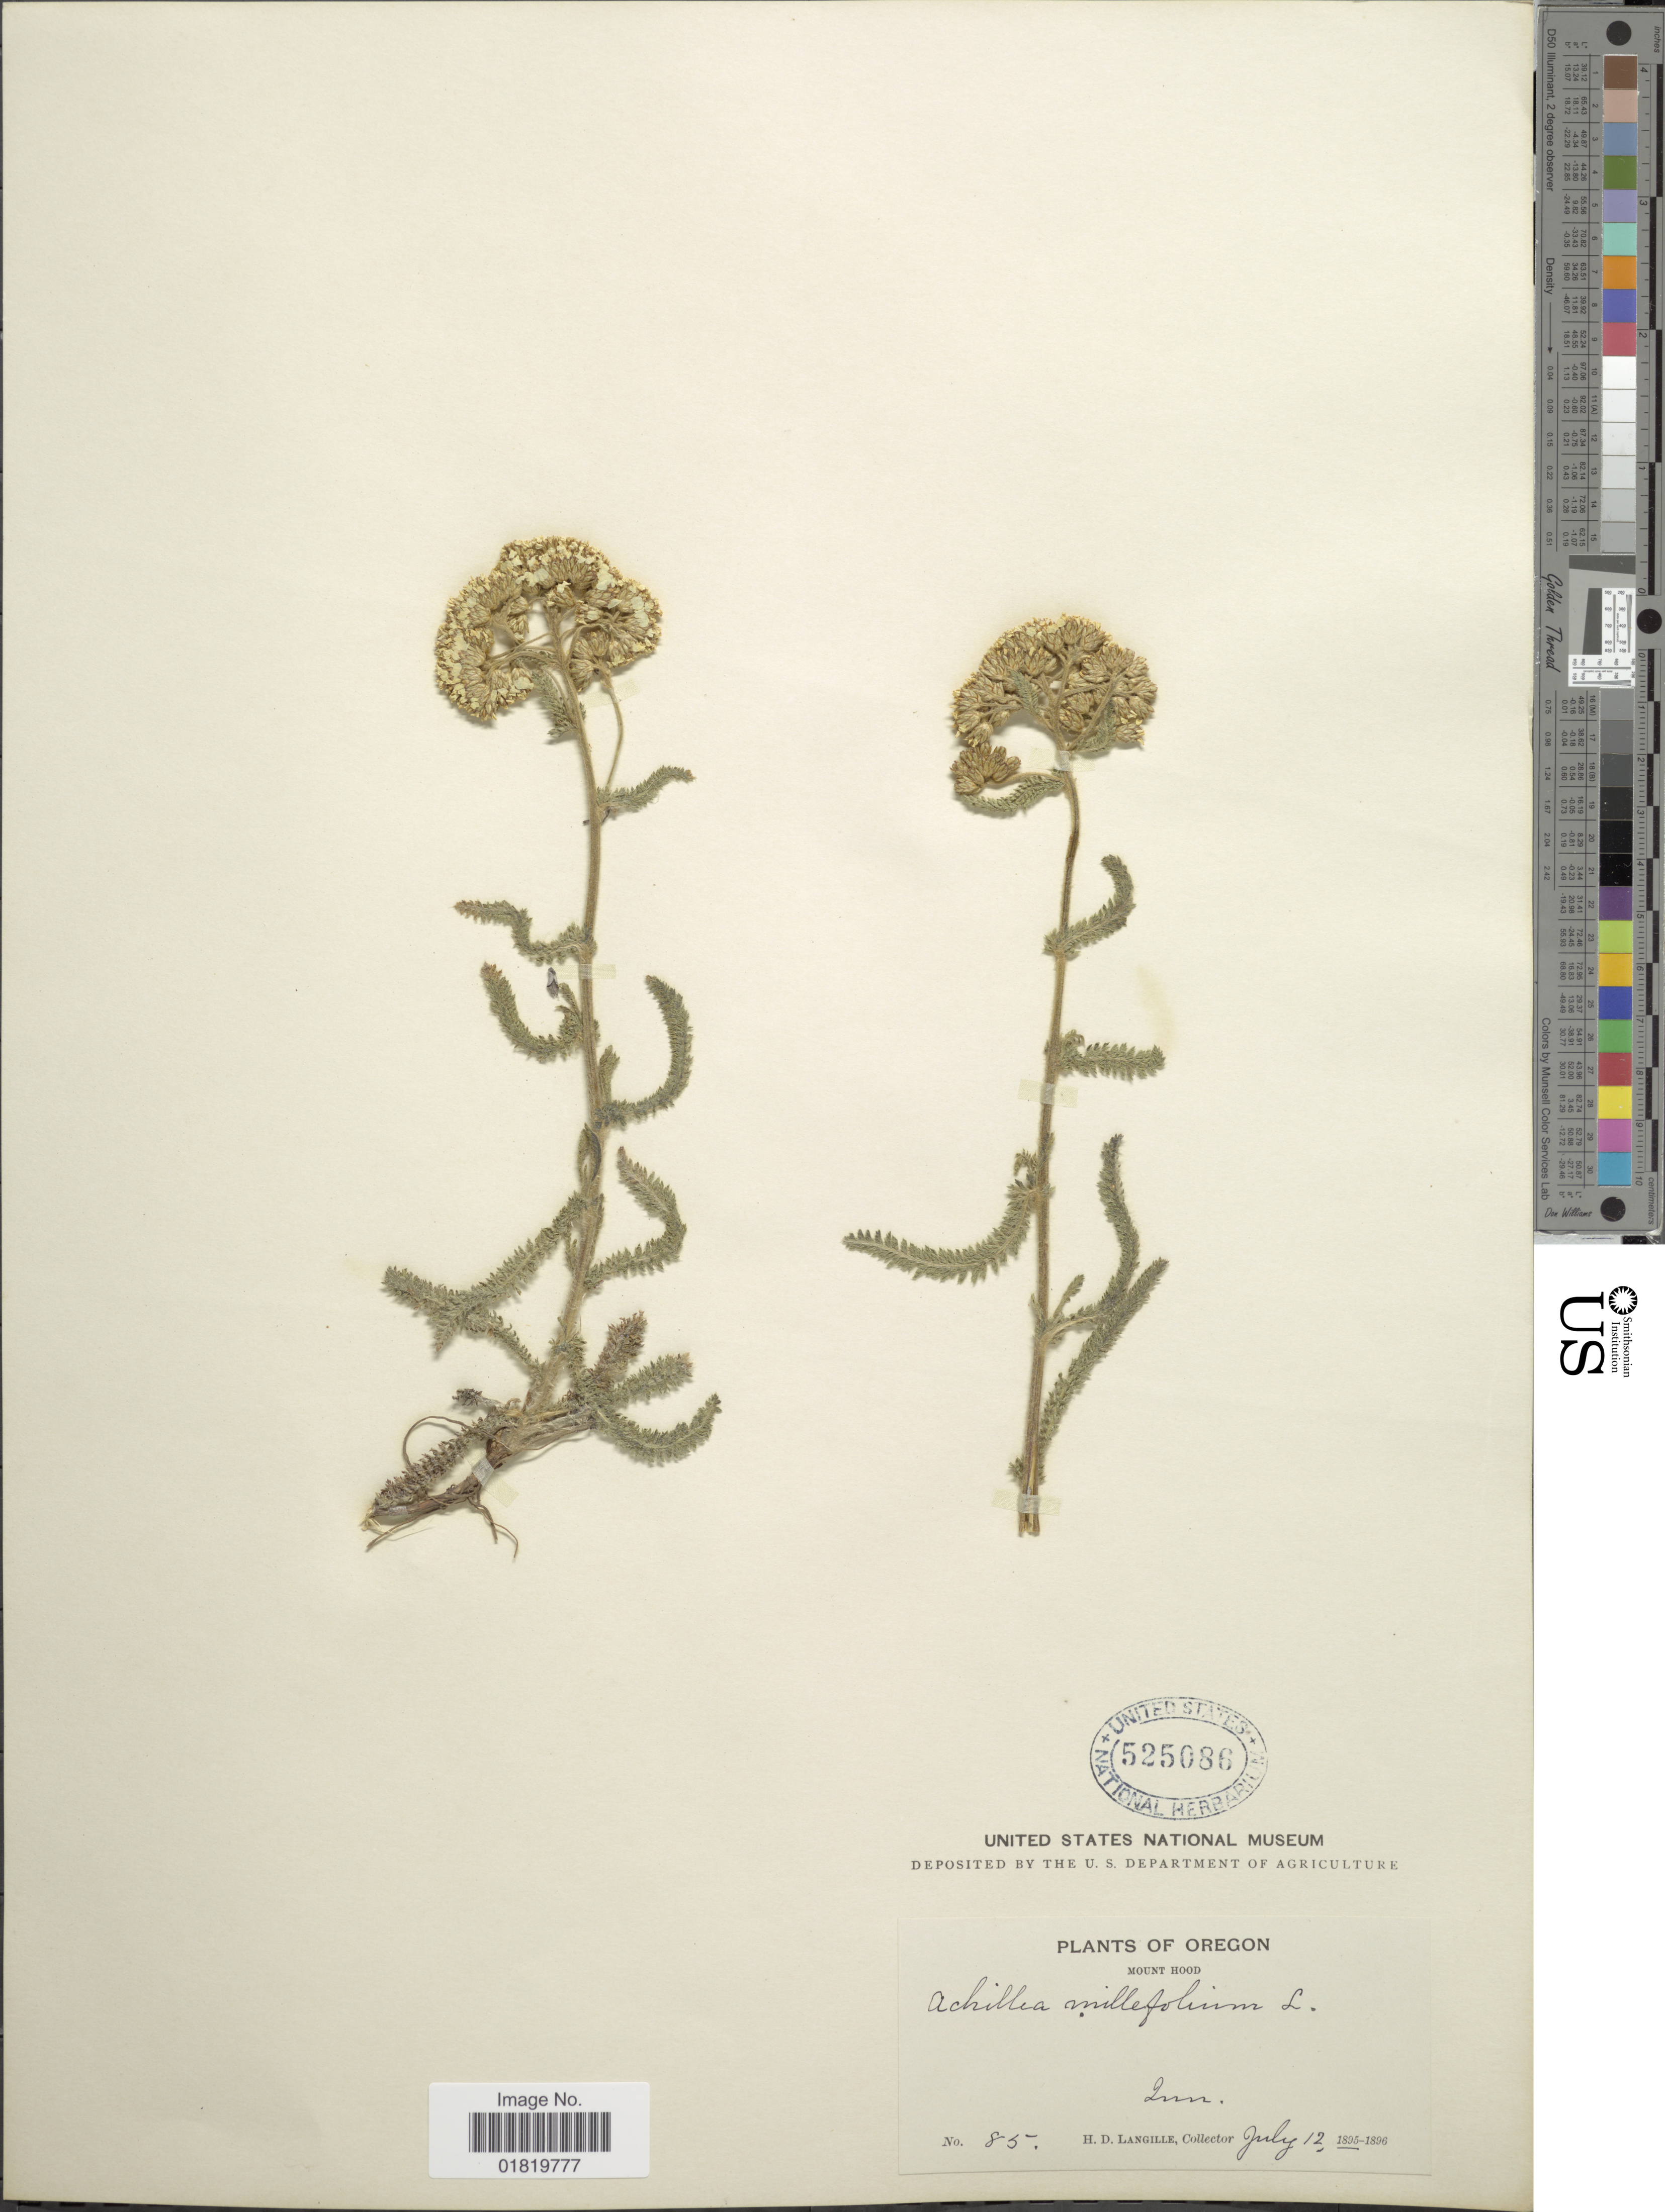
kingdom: Plantae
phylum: Tracheophyta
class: Magnoliopsida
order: Asterales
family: Asteraceae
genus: Achillea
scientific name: Achillea borealis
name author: Bong.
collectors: H. Langille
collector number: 85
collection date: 1895-07-12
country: United States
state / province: Oregon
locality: Mount Hood. Inn.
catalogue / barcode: US 525086